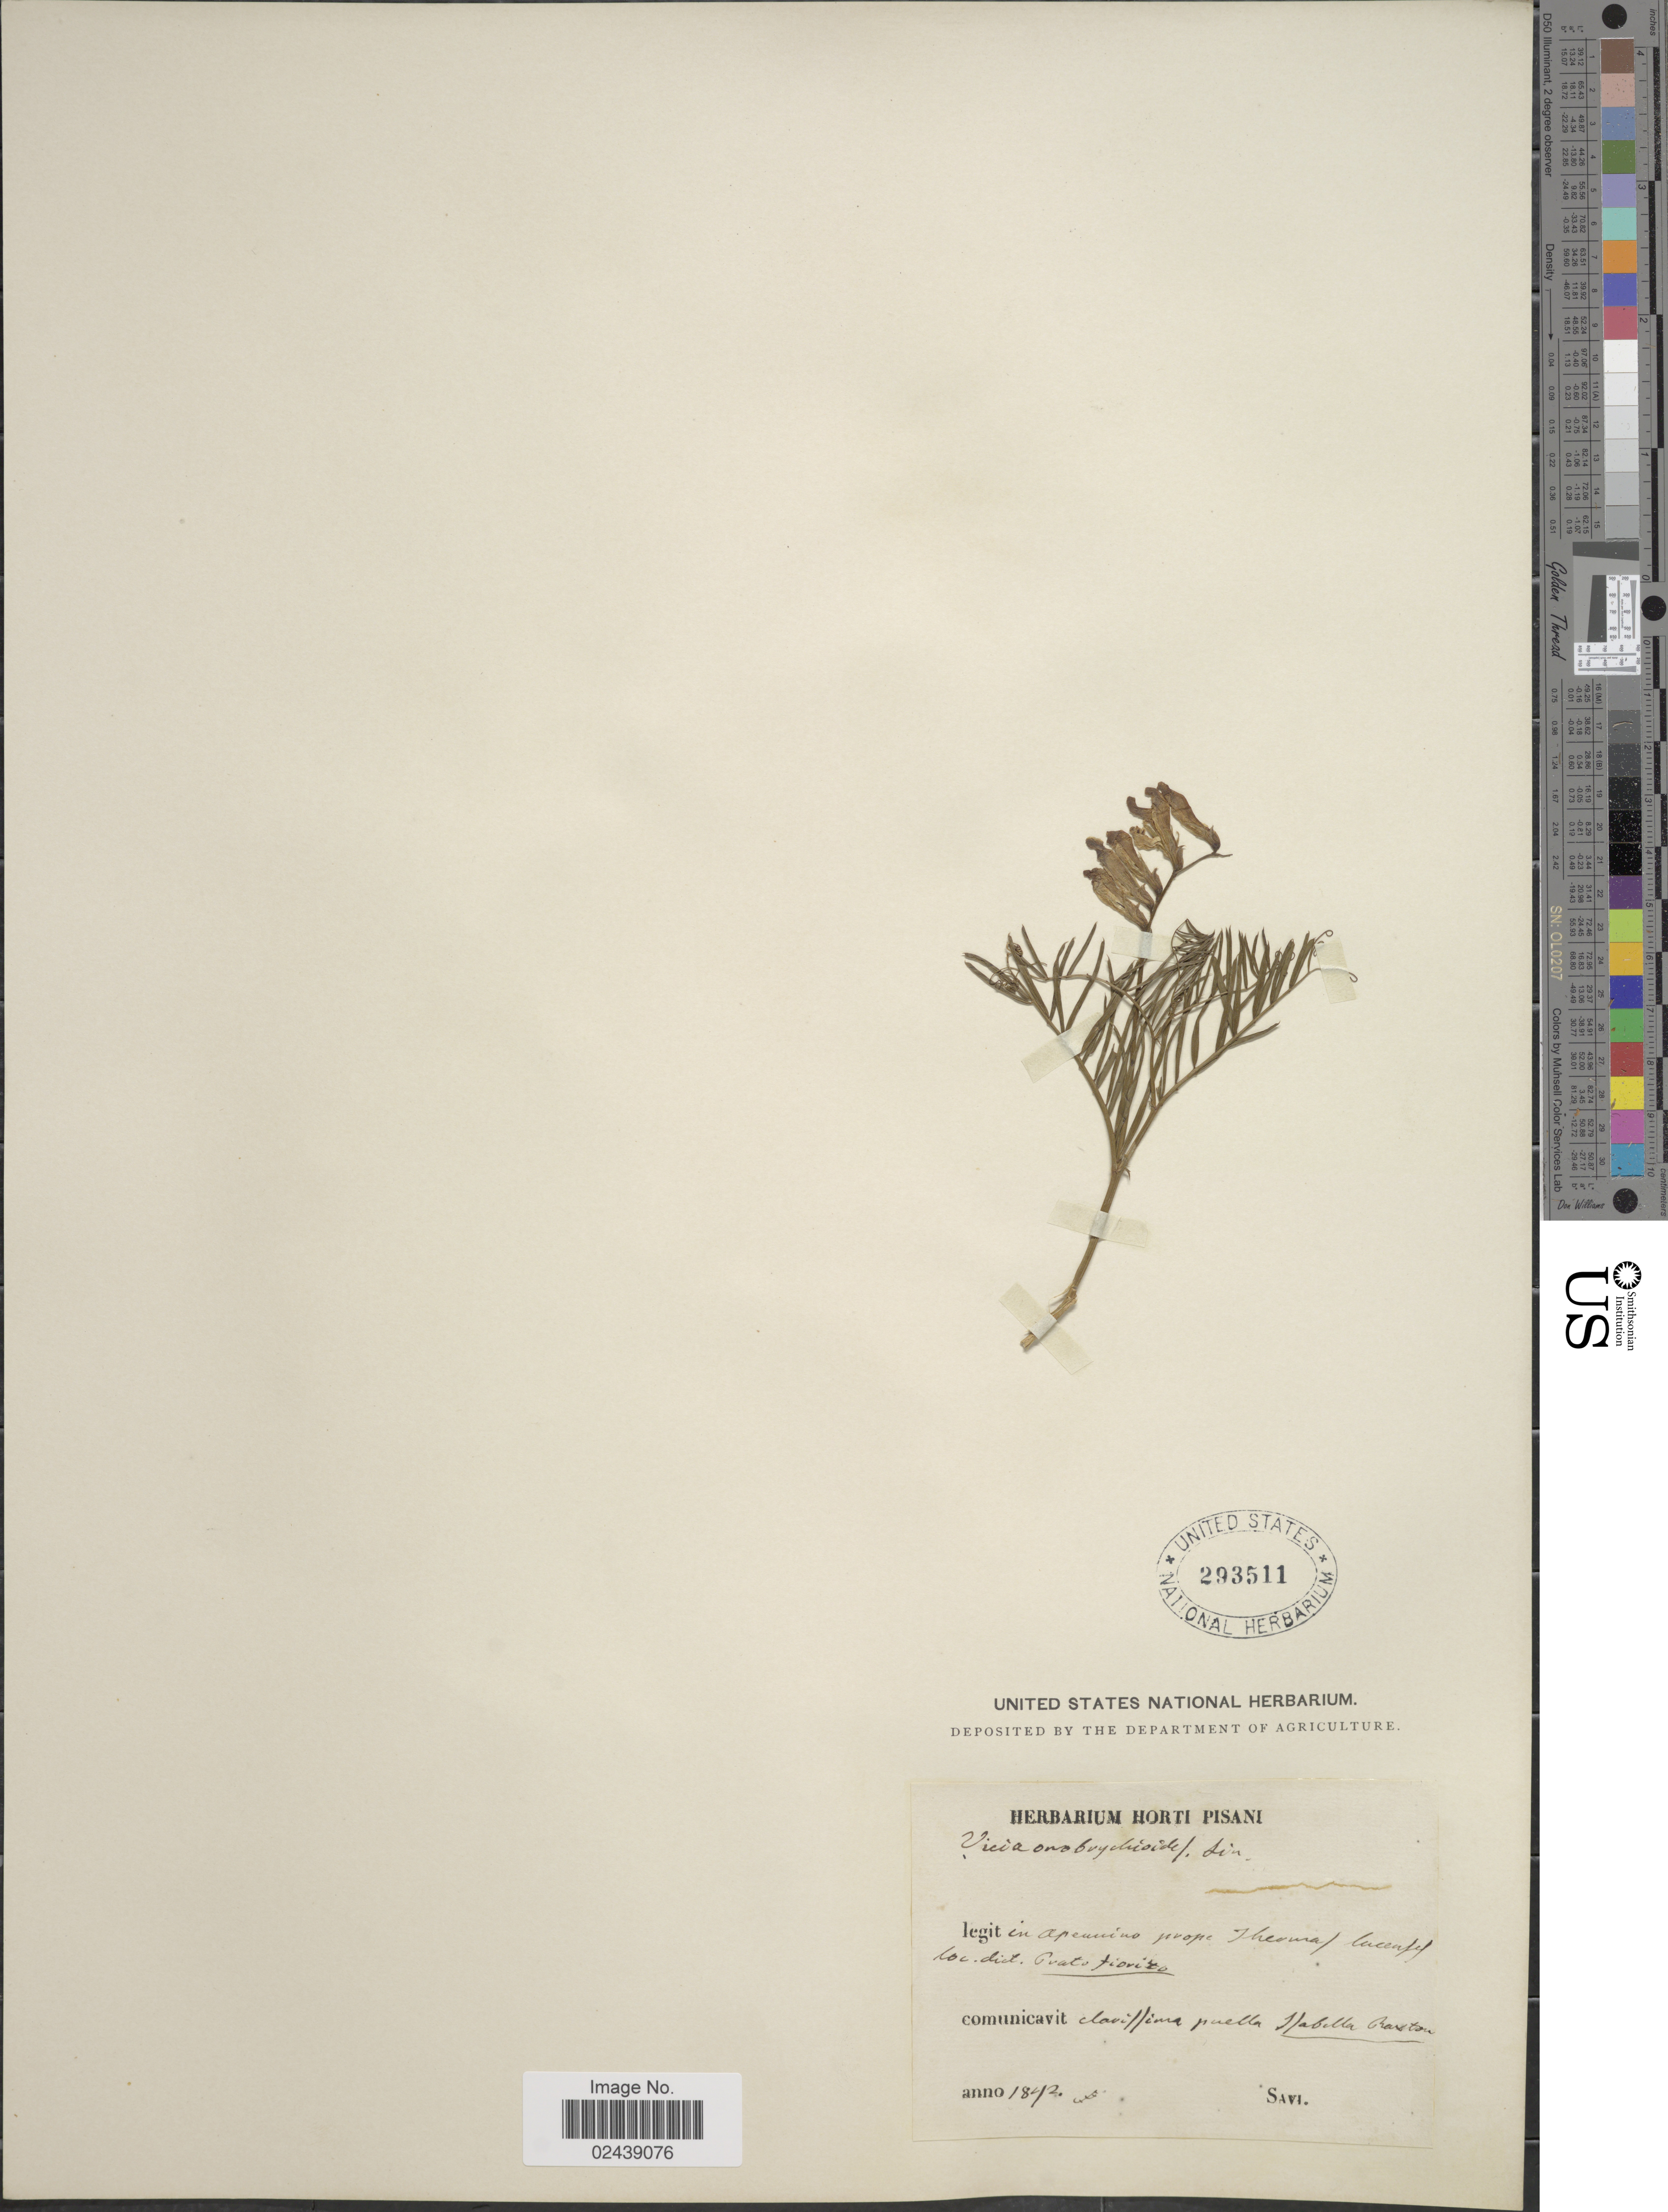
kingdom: Plantae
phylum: Tracheophyta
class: Magnoliopsida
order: Fabales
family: Fabaceae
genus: Vicia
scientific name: Vicia onobrychioides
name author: L.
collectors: G. Savi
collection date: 1842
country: Italy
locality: In apenino prope Theoma, lacenfet loc. dict. Pvato fiorito [interpreted]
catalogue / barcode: US 293511